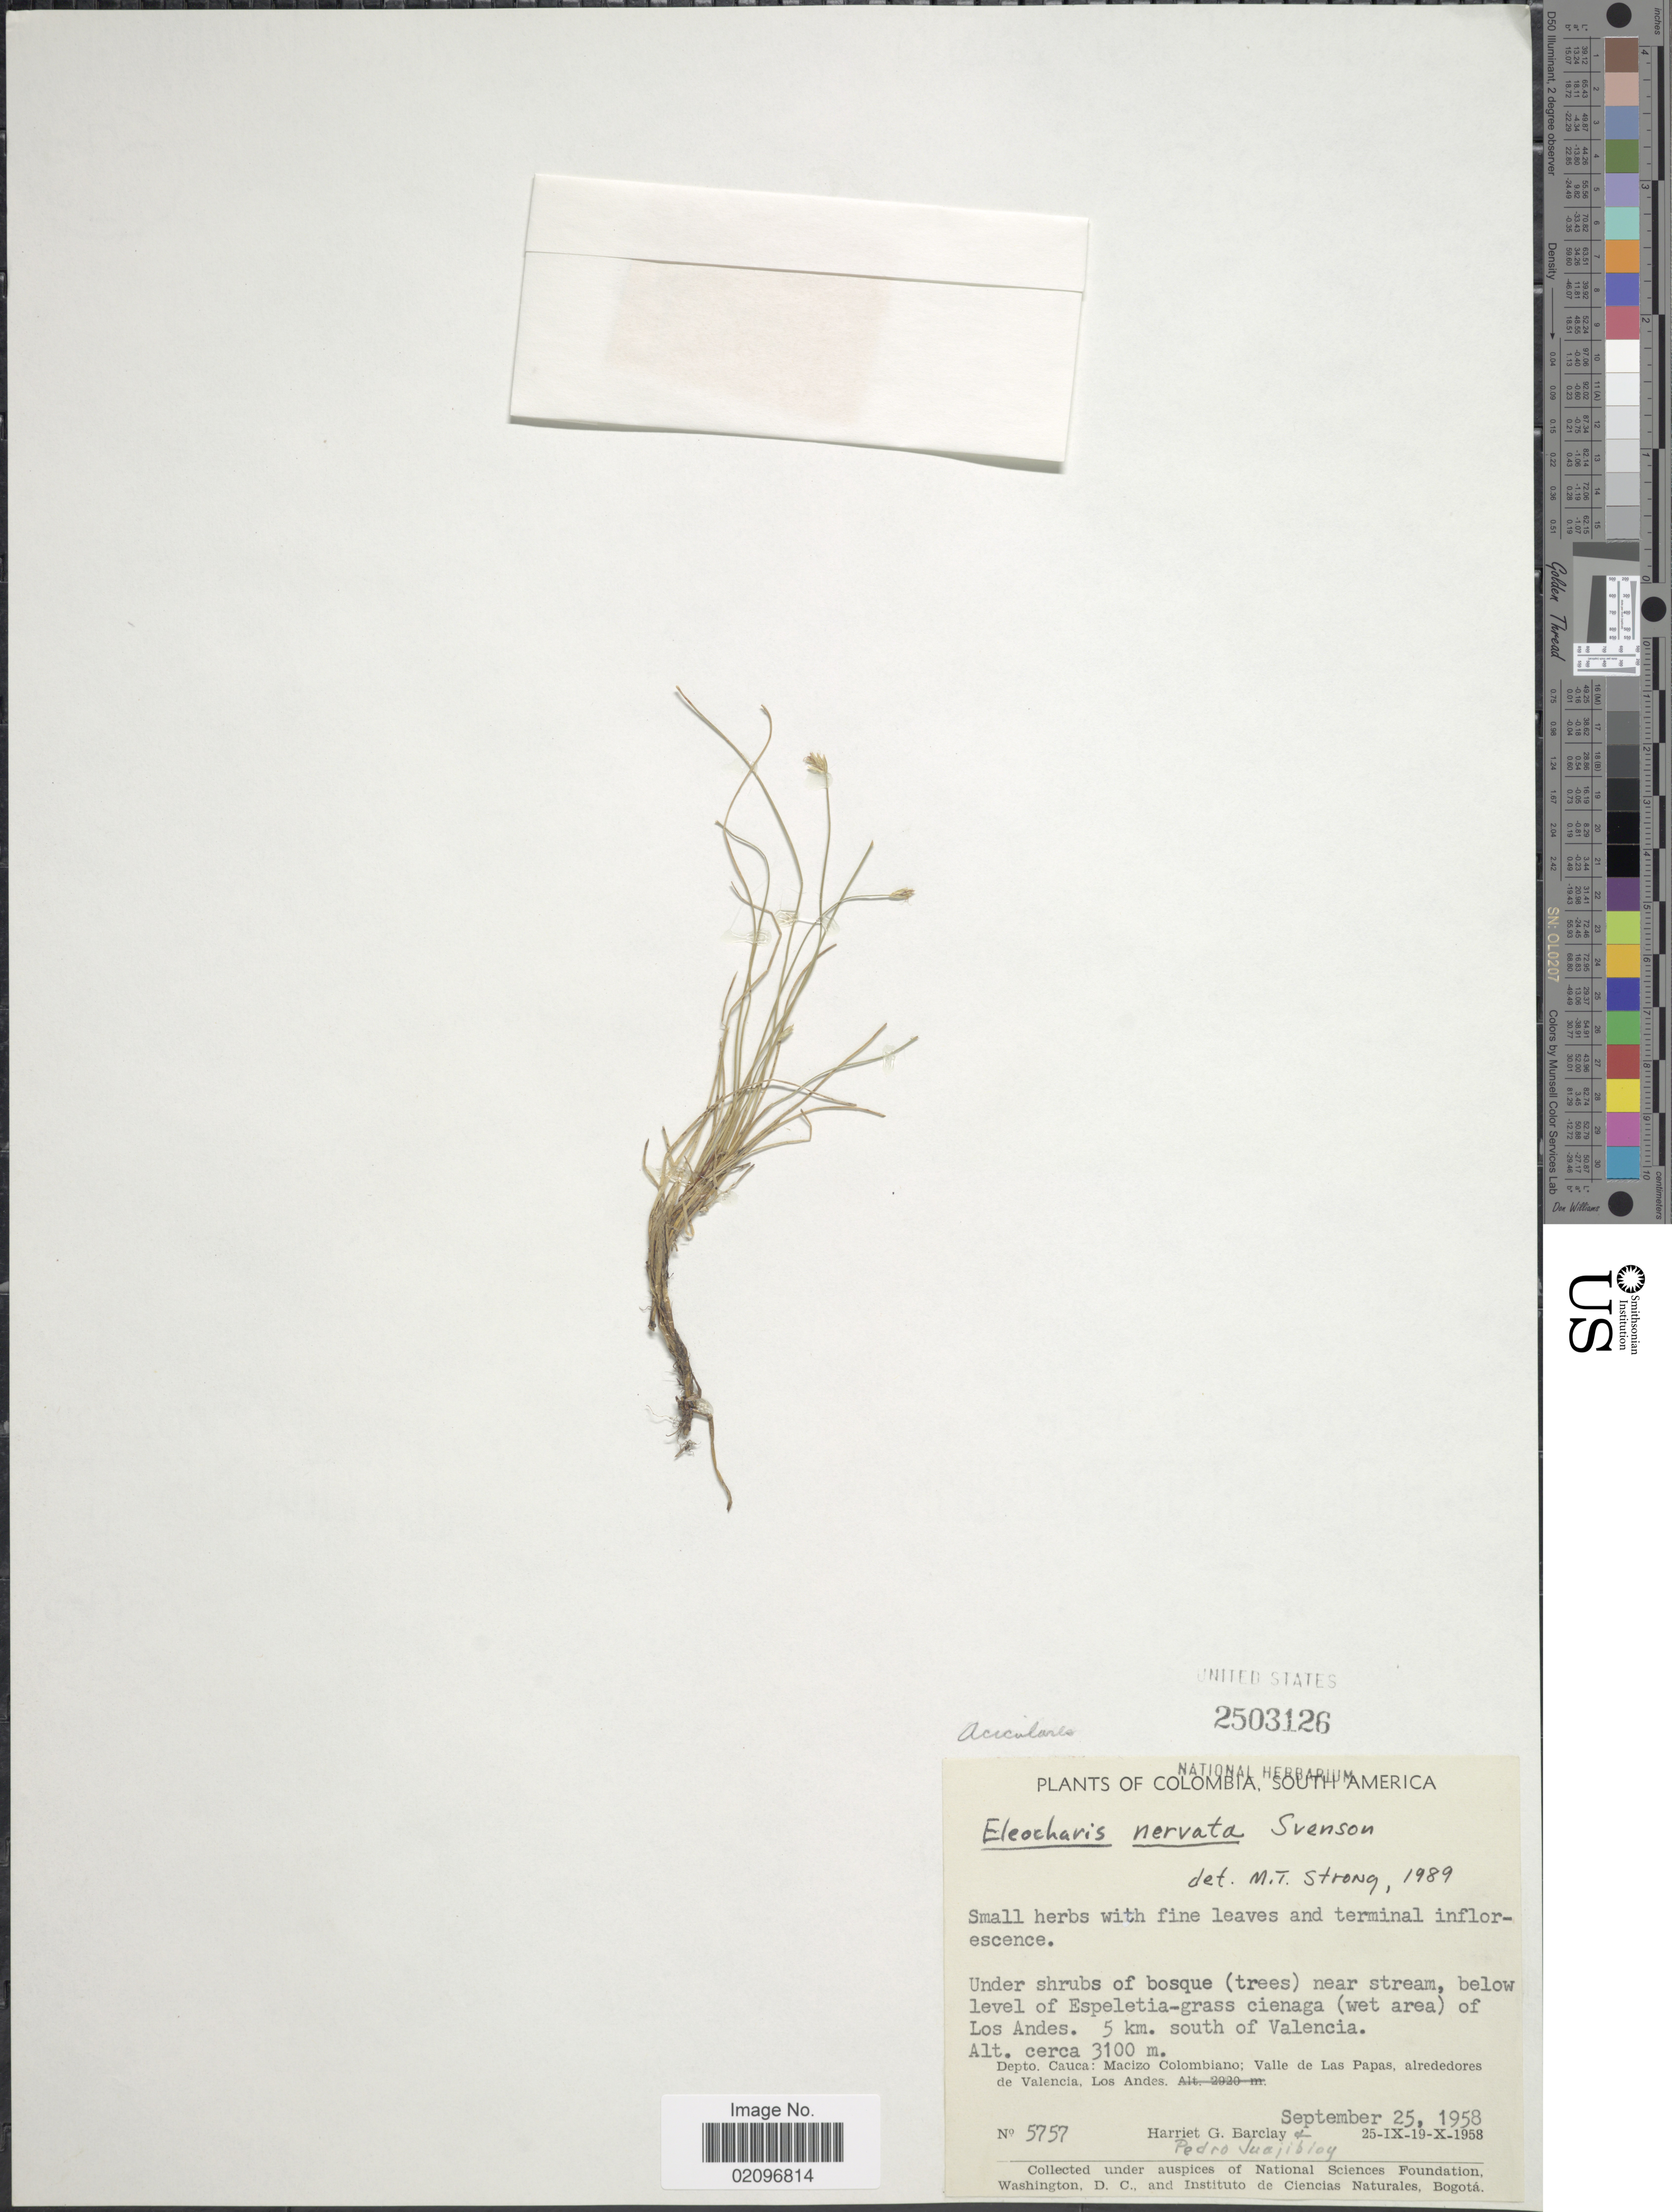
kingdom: Plantae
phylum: Tracheophyta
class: Liliopsida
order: Poales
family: Cyperaceae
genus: Eleocharis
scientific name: Eleocharis nervata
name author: Svenson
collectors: H. G. Barclay & P. Juajibioy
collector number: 5757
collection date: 1958-09-25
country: Colombia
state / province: Cauca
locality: Colombia, South America, Under shrubs of bosque (trees) near stream, below level of Espeletia-grass cienaga (wet area) of Los Andesm 5 km south of Valencia. Depto. Cauca: Macizo Colombiano; Valle de Las Papas, alrededores de Valencia, Los Andes.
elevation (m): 3100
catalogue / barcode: US 2503126